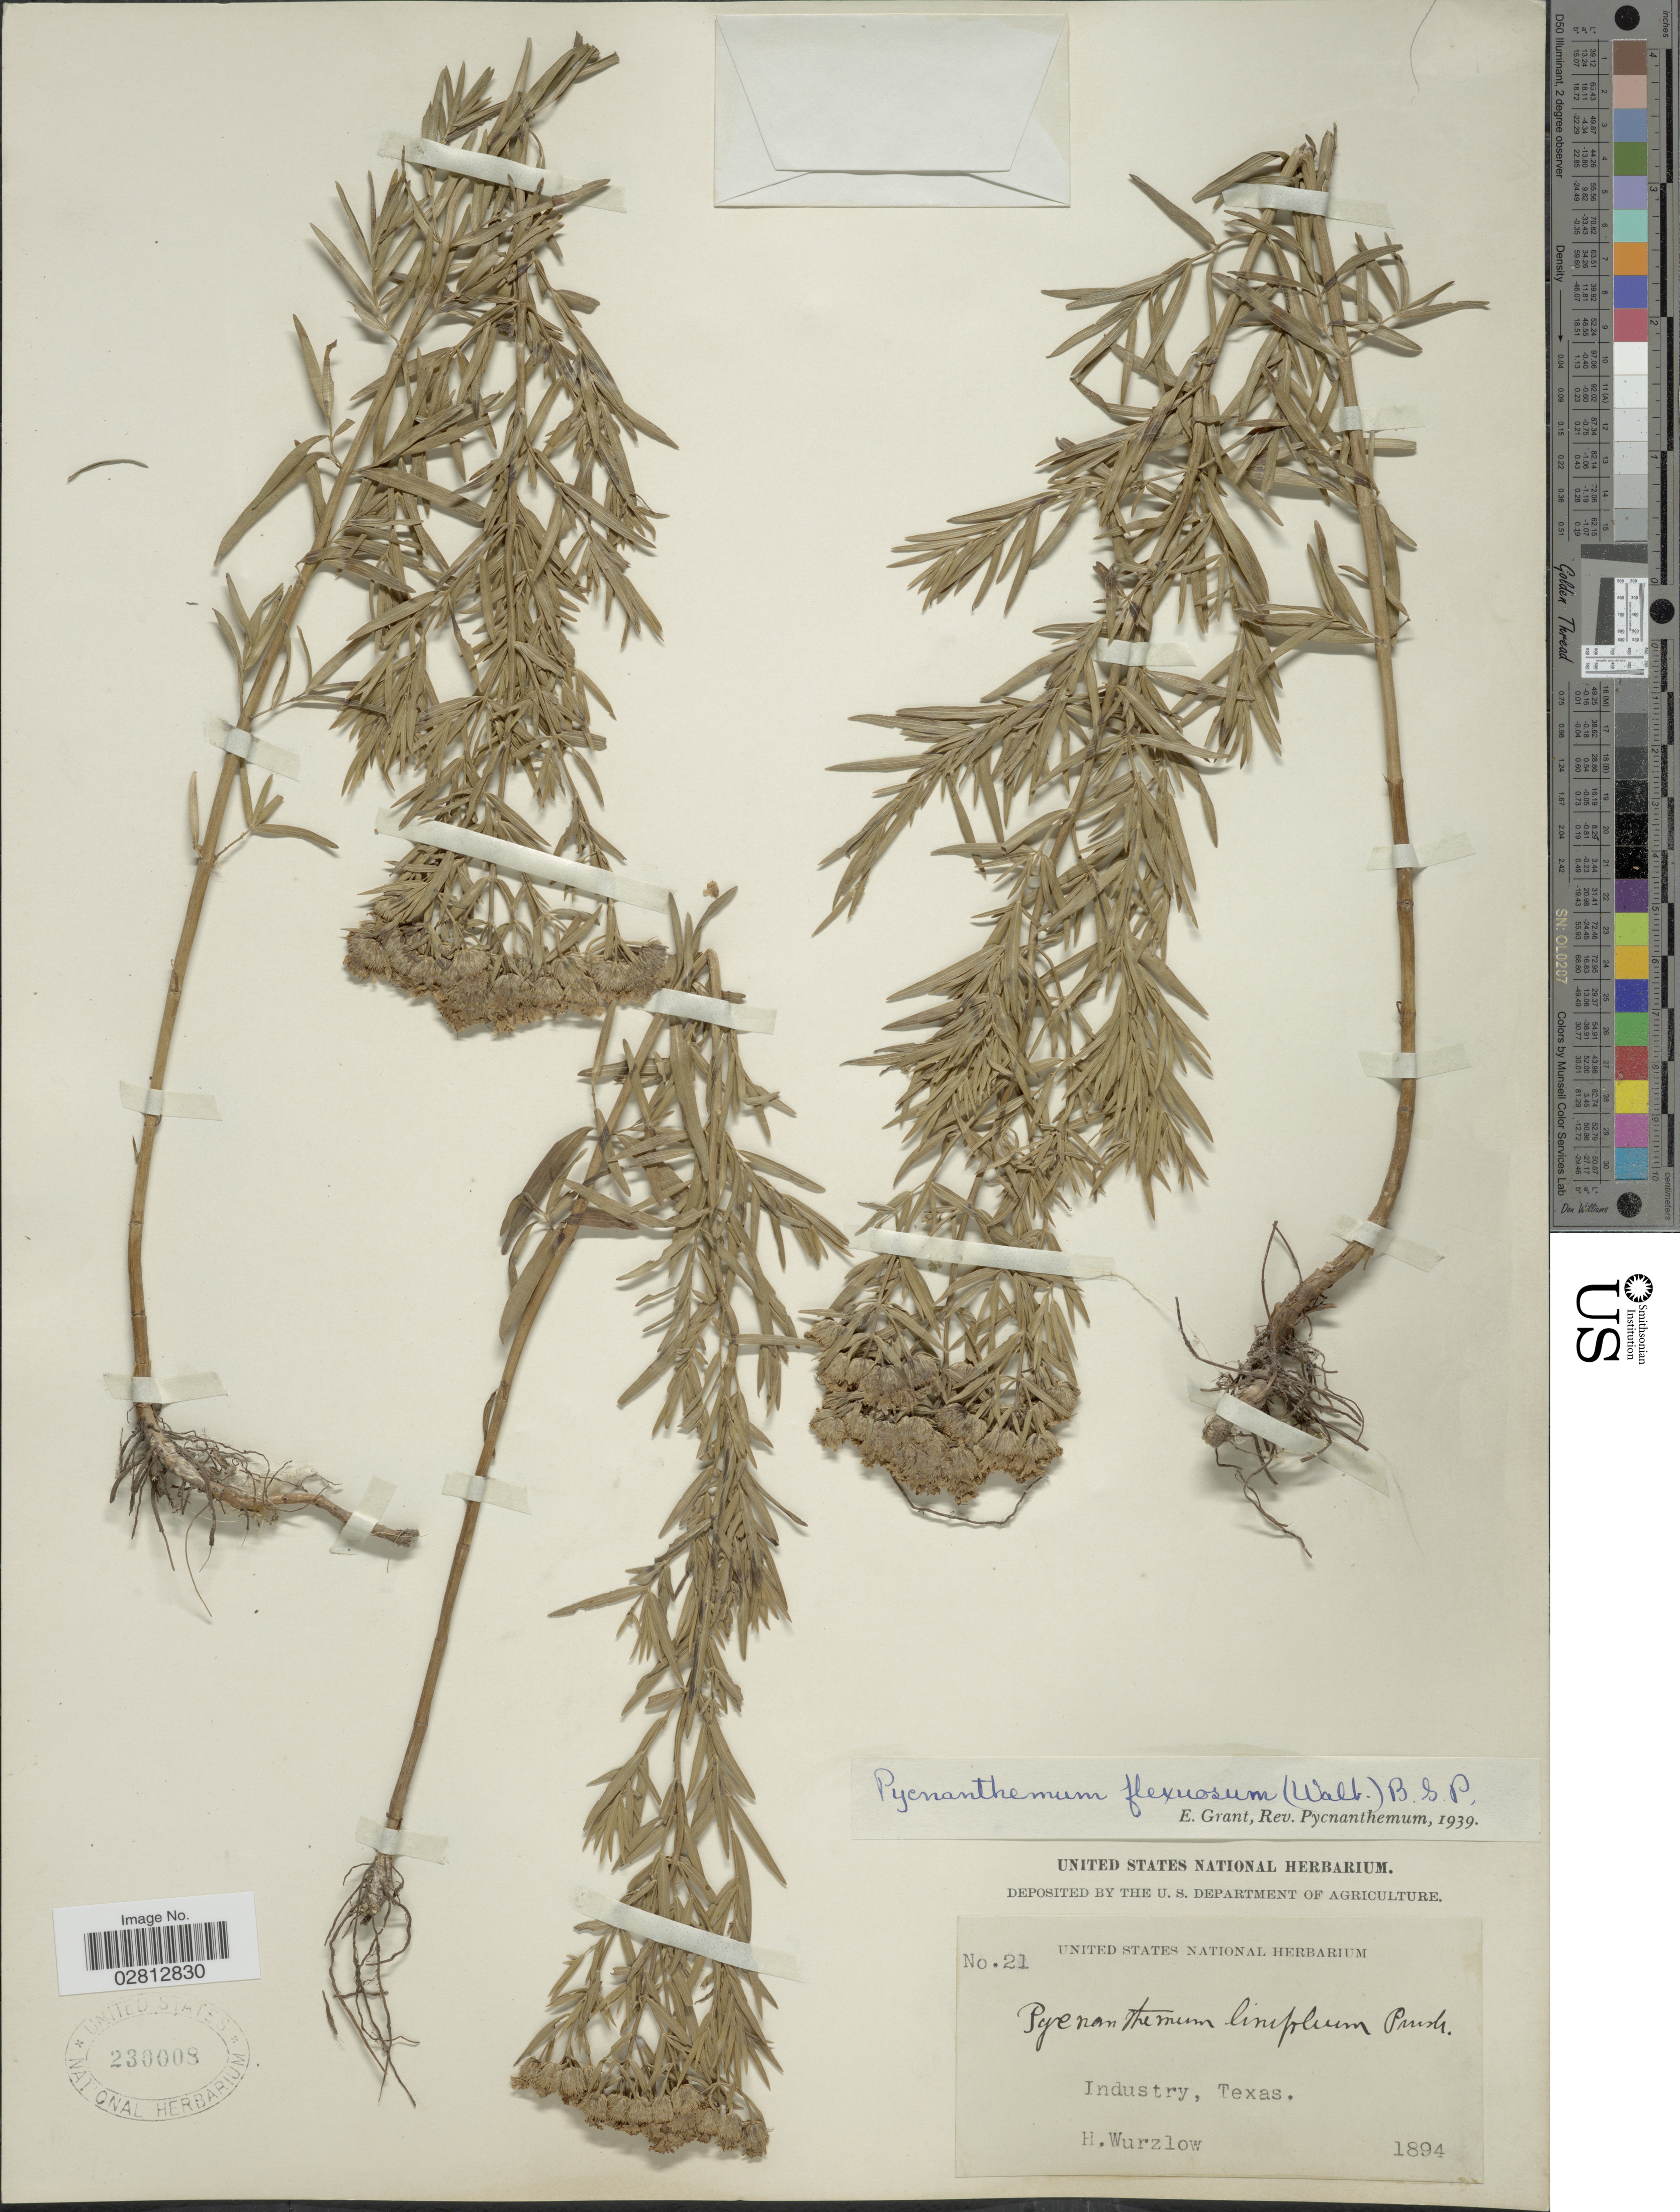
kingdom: Plantae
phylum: Tracheophyta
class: Magnoliopsida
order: Lamiales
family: Lamiaceae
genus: Pycnanthemum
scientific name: Pycnanthemum tenuifolium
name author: Schrad.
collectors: H. Wurzlow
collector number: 21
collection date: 1894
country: United States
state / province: Texas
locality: Industry.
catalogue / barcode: US 230008